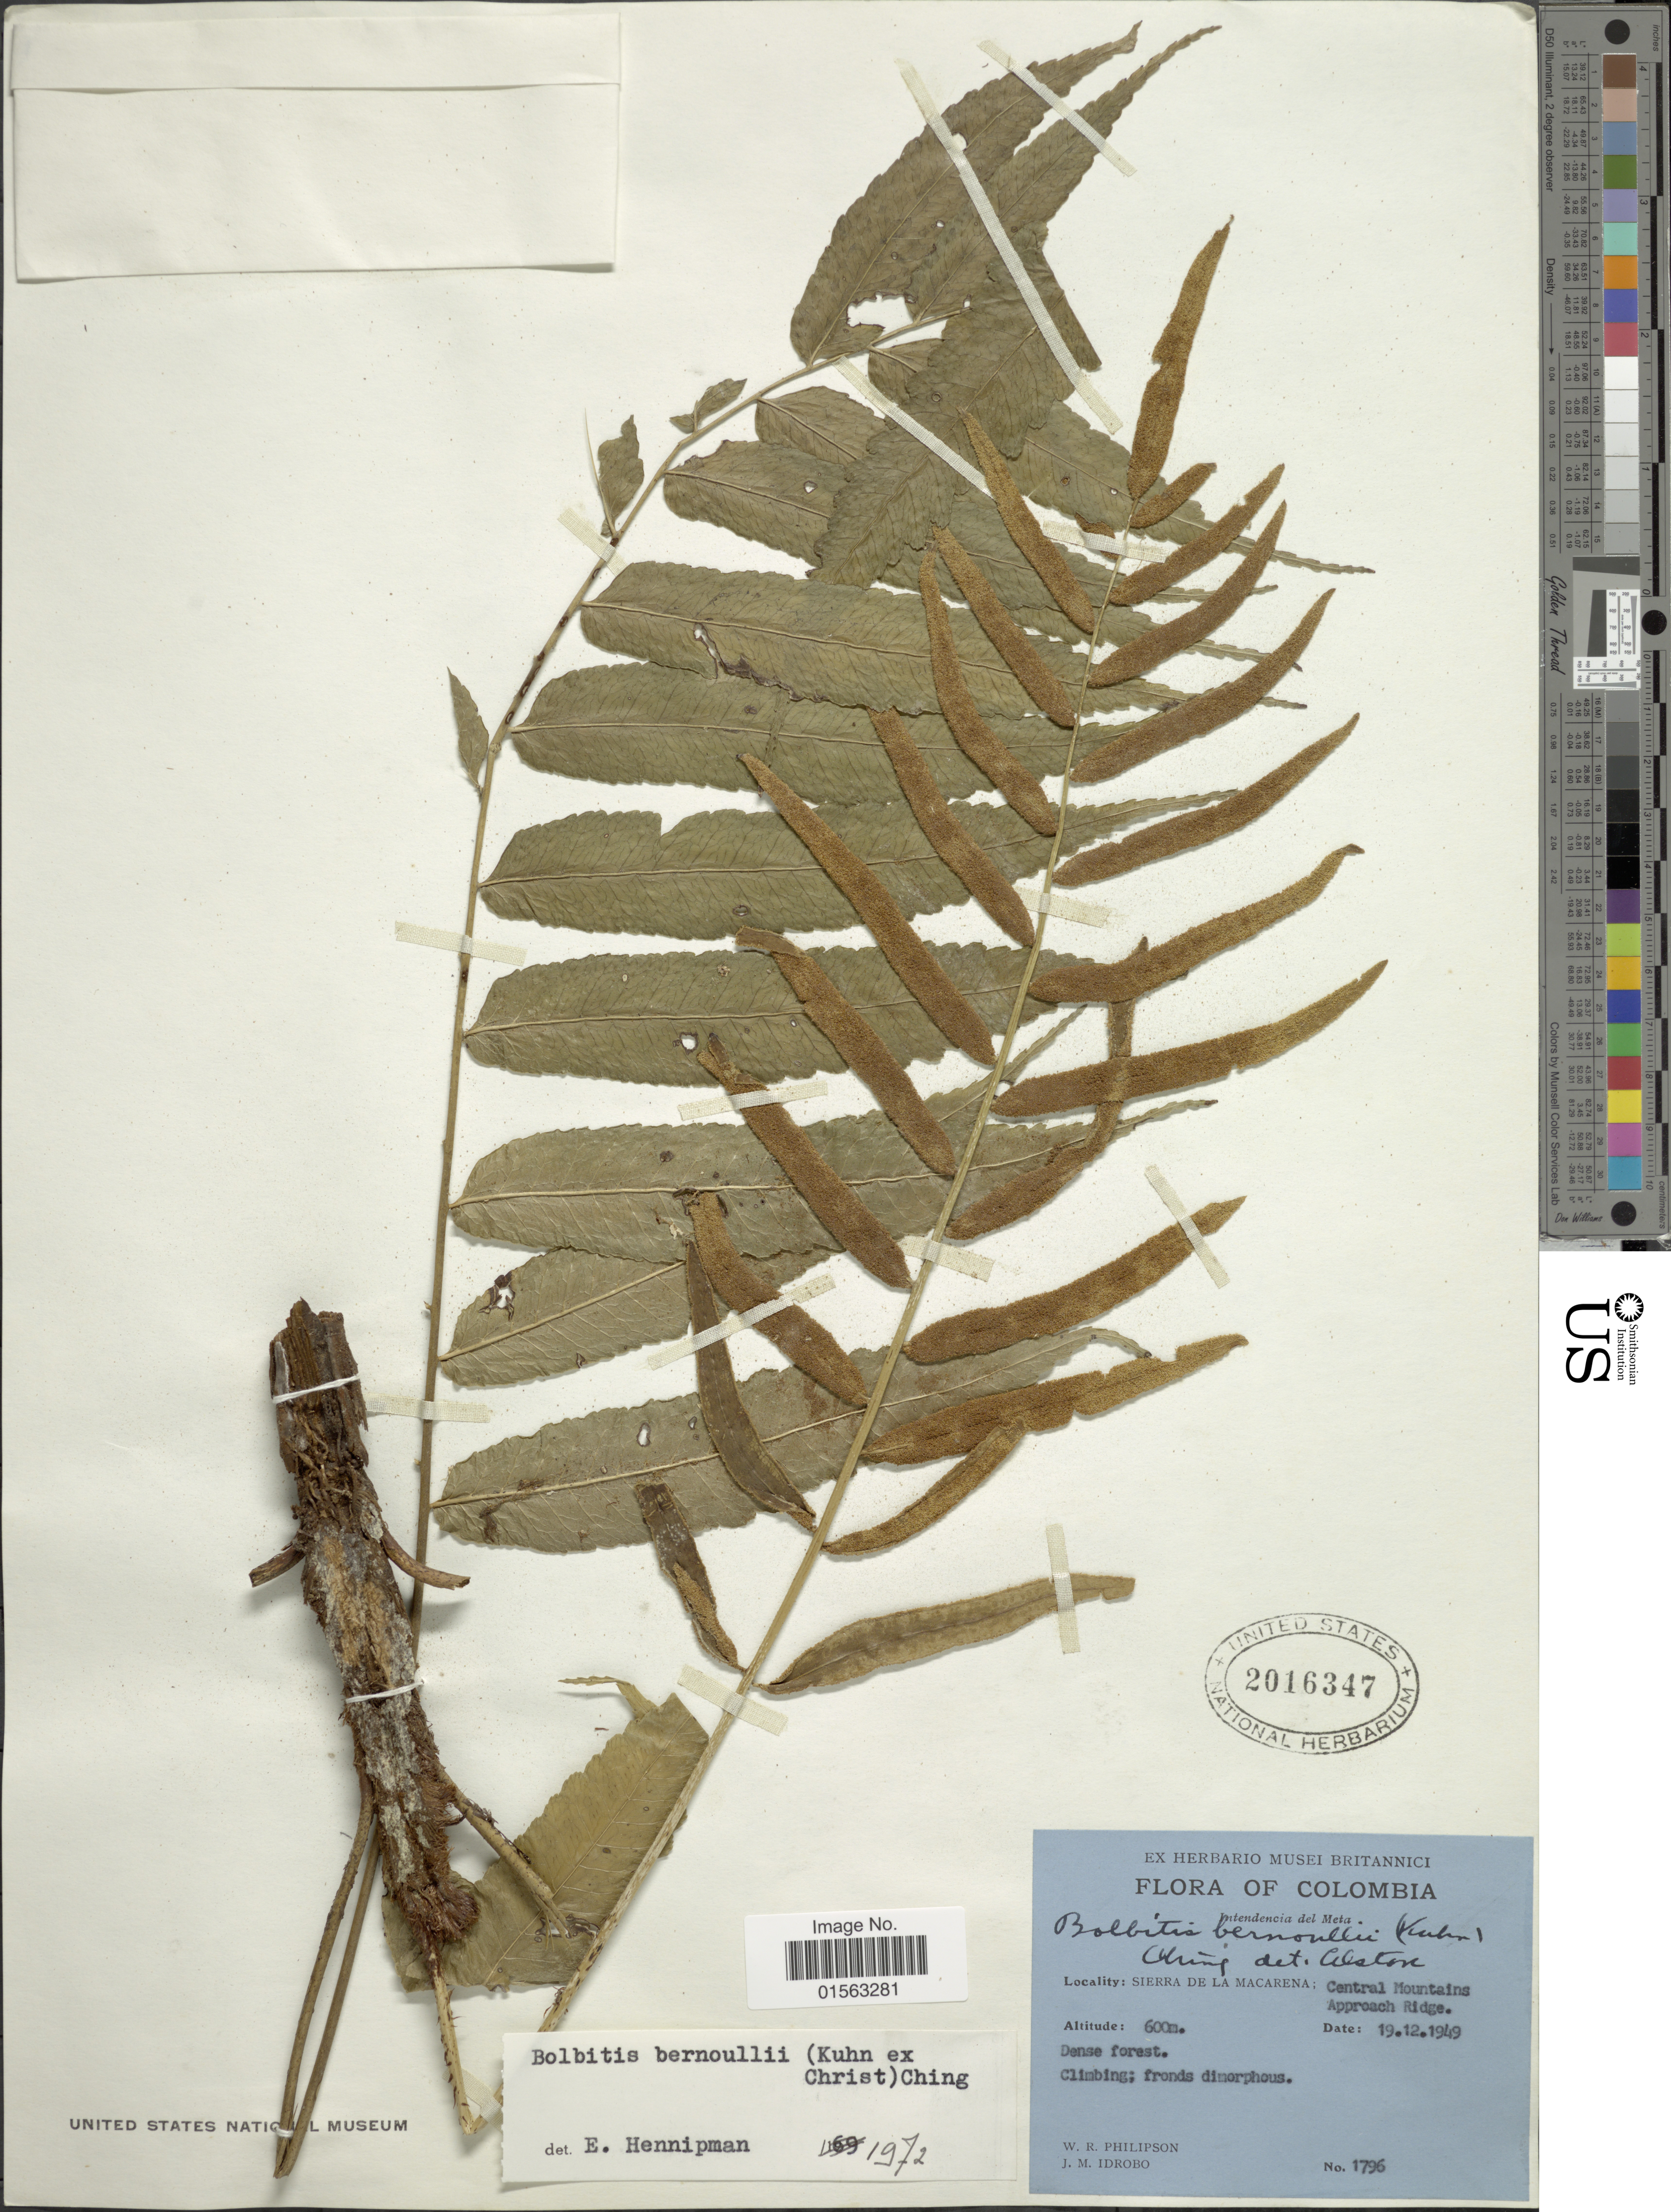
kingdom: Plantae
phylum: Tracheophyta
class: Polypodiopsida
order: Polypodiales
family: Dryopteridaceae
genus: Mickelia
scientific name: Mickelia bernoullii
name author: (Kuhn ex Christ) R.C. Moran et al.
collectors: W. R. Philipson & J. M. Idrobo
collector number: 1796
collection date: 1949-12-19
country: Colombia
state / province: Meta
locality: Colobia, Intendecia de Meta, Sierra De La Macarena; Central Mountains Approach ridge, dense forest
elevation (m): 600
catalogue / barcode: US 2016347